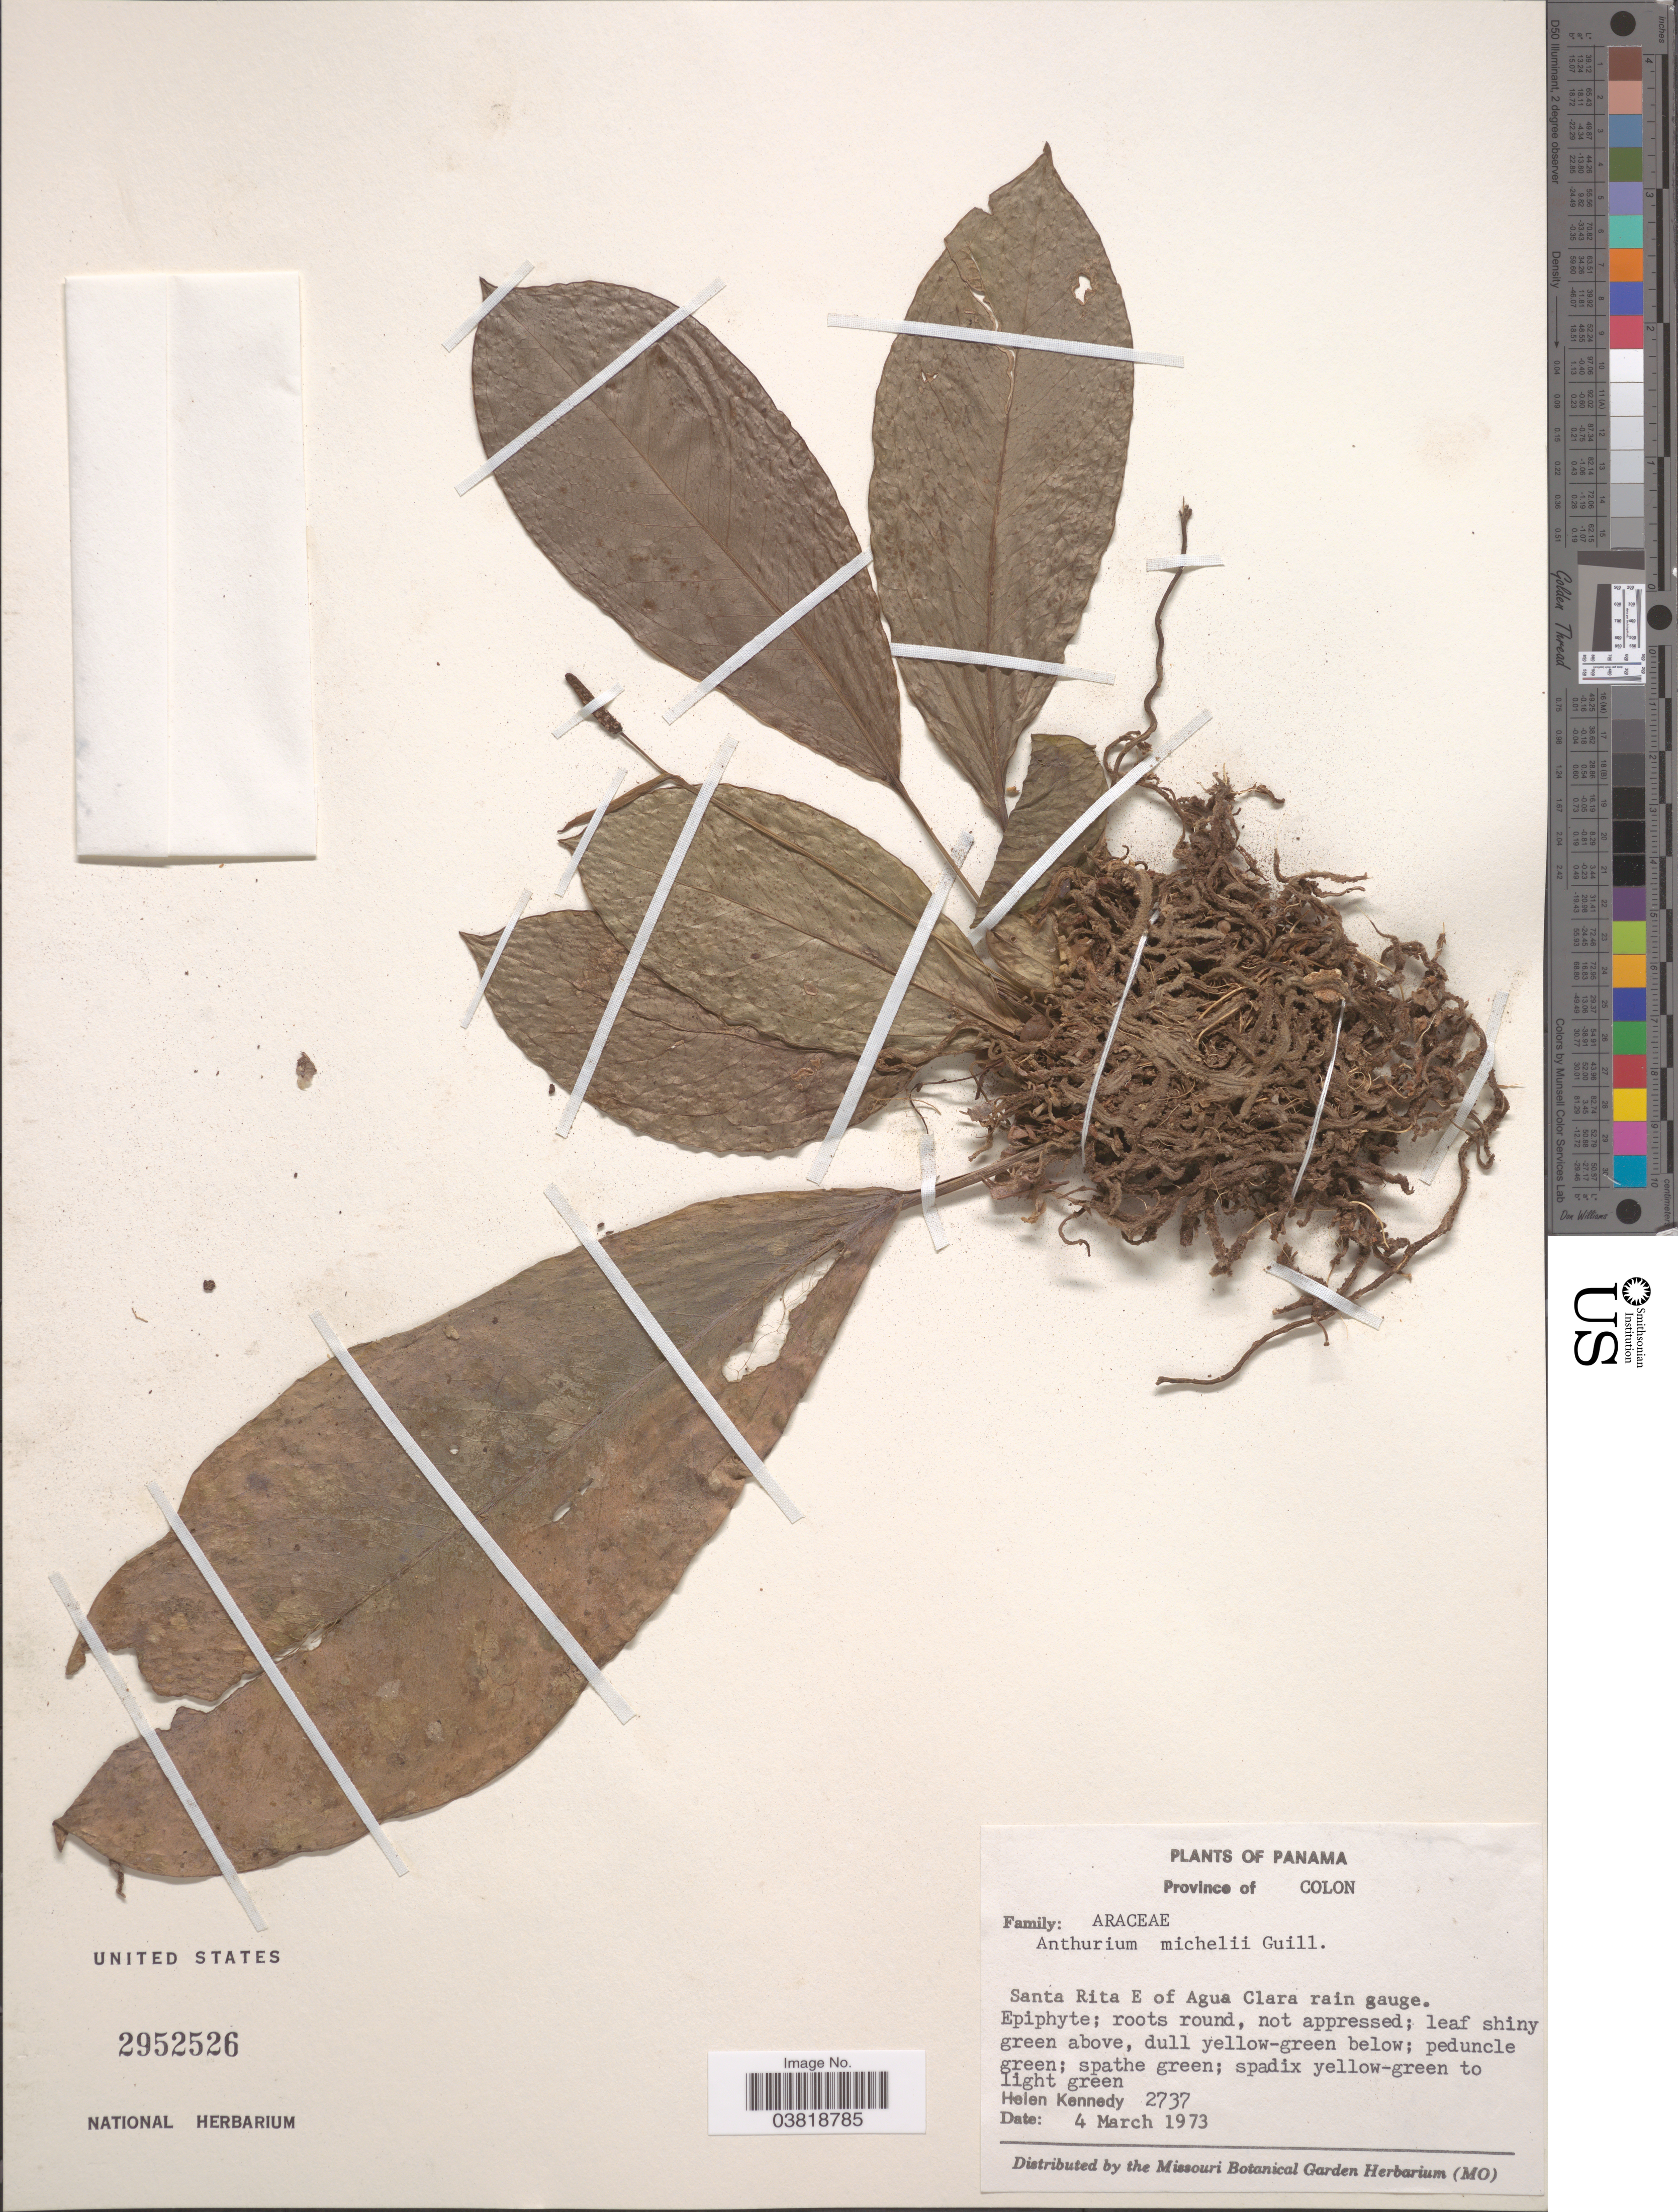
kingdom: Plantae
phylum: Tracheophyta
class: Liliopsida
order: Alismatales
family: Araceae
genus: Anthurium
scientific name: Anthurium michelii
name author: Guillaumin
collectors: H. Kennedy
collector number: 2737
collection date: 1973-03-04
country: Panama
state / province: Colón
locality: Santa Rita E of Agua Clara rain gauge.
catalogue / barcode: US 2952526